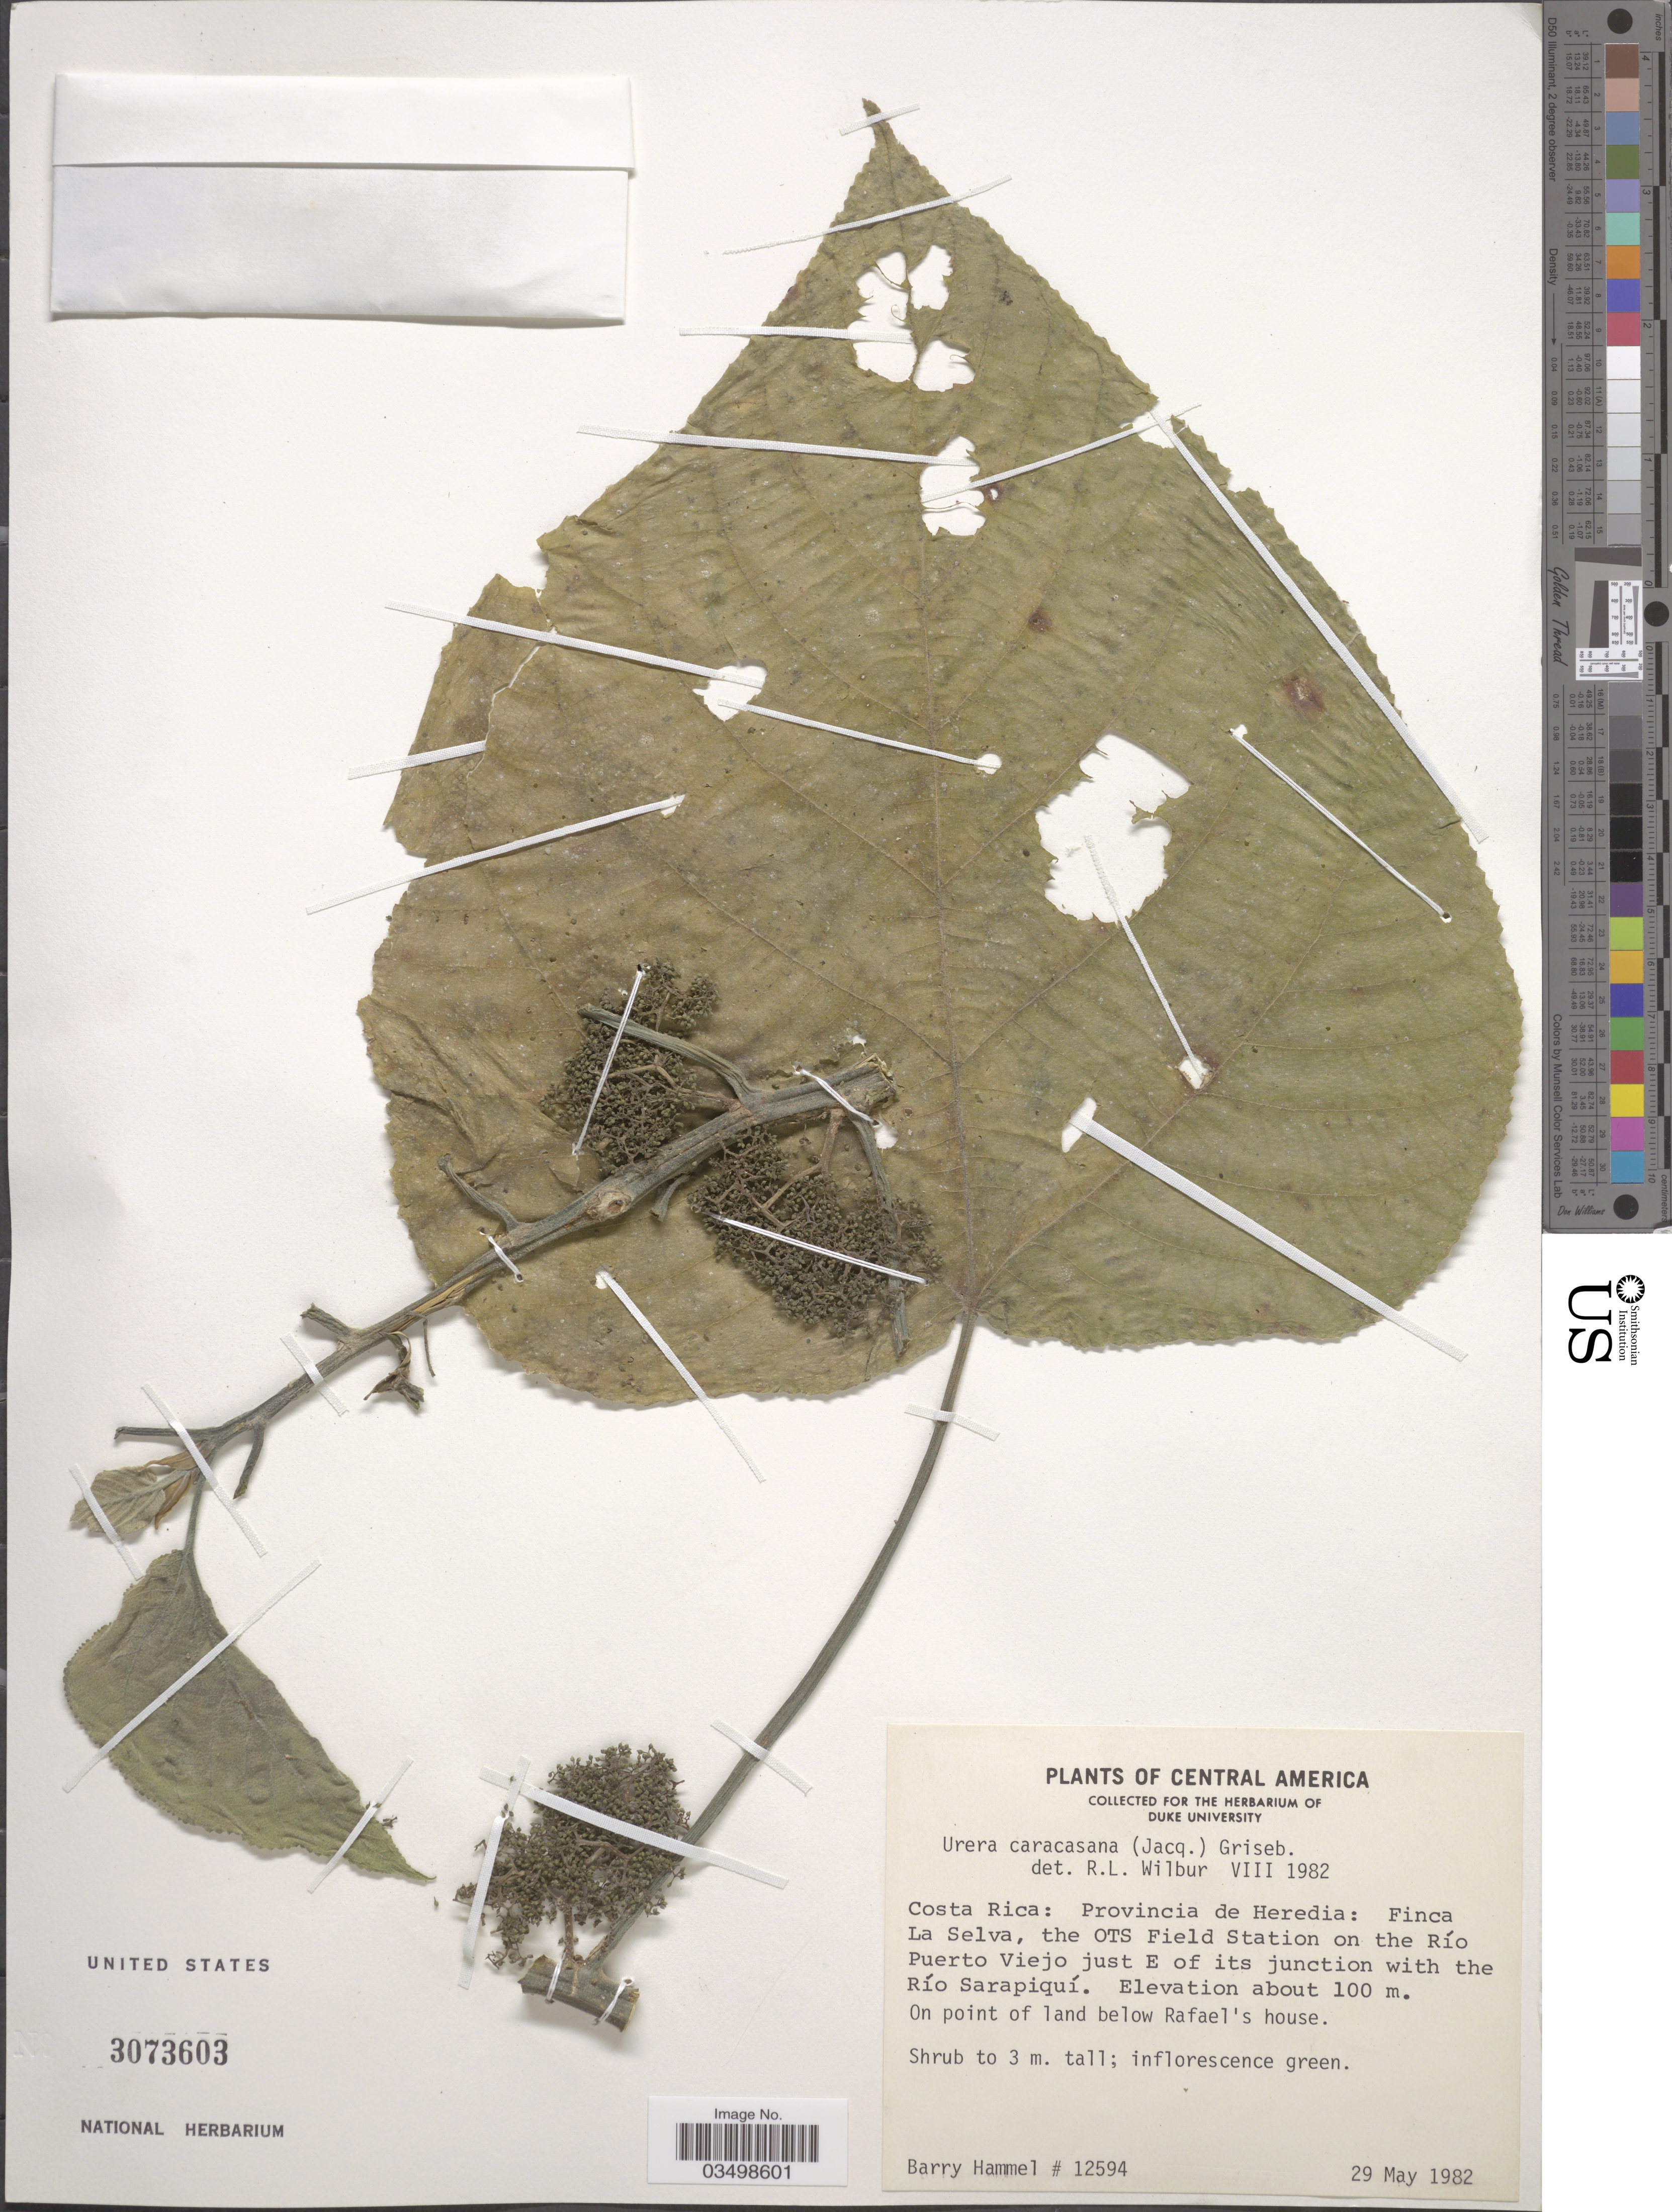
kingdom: Plantae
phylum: Tracheophyta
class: Magnoliopsida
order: Rosales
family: Urticaceae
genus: Urera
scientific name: Urera caracasana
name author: (Jacq.) Gaudich. ex Griseb.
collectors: B. Hammel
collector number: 12594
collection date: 1982-05-29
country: Costa Rica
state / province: Heredia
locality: Finca La Selva, the OTS Field Station on the Río Puerto Viejo just E of its junction with the Río Sarapiquí. On point of land below Rafael's house.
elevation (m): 100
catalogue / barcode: US 3073603